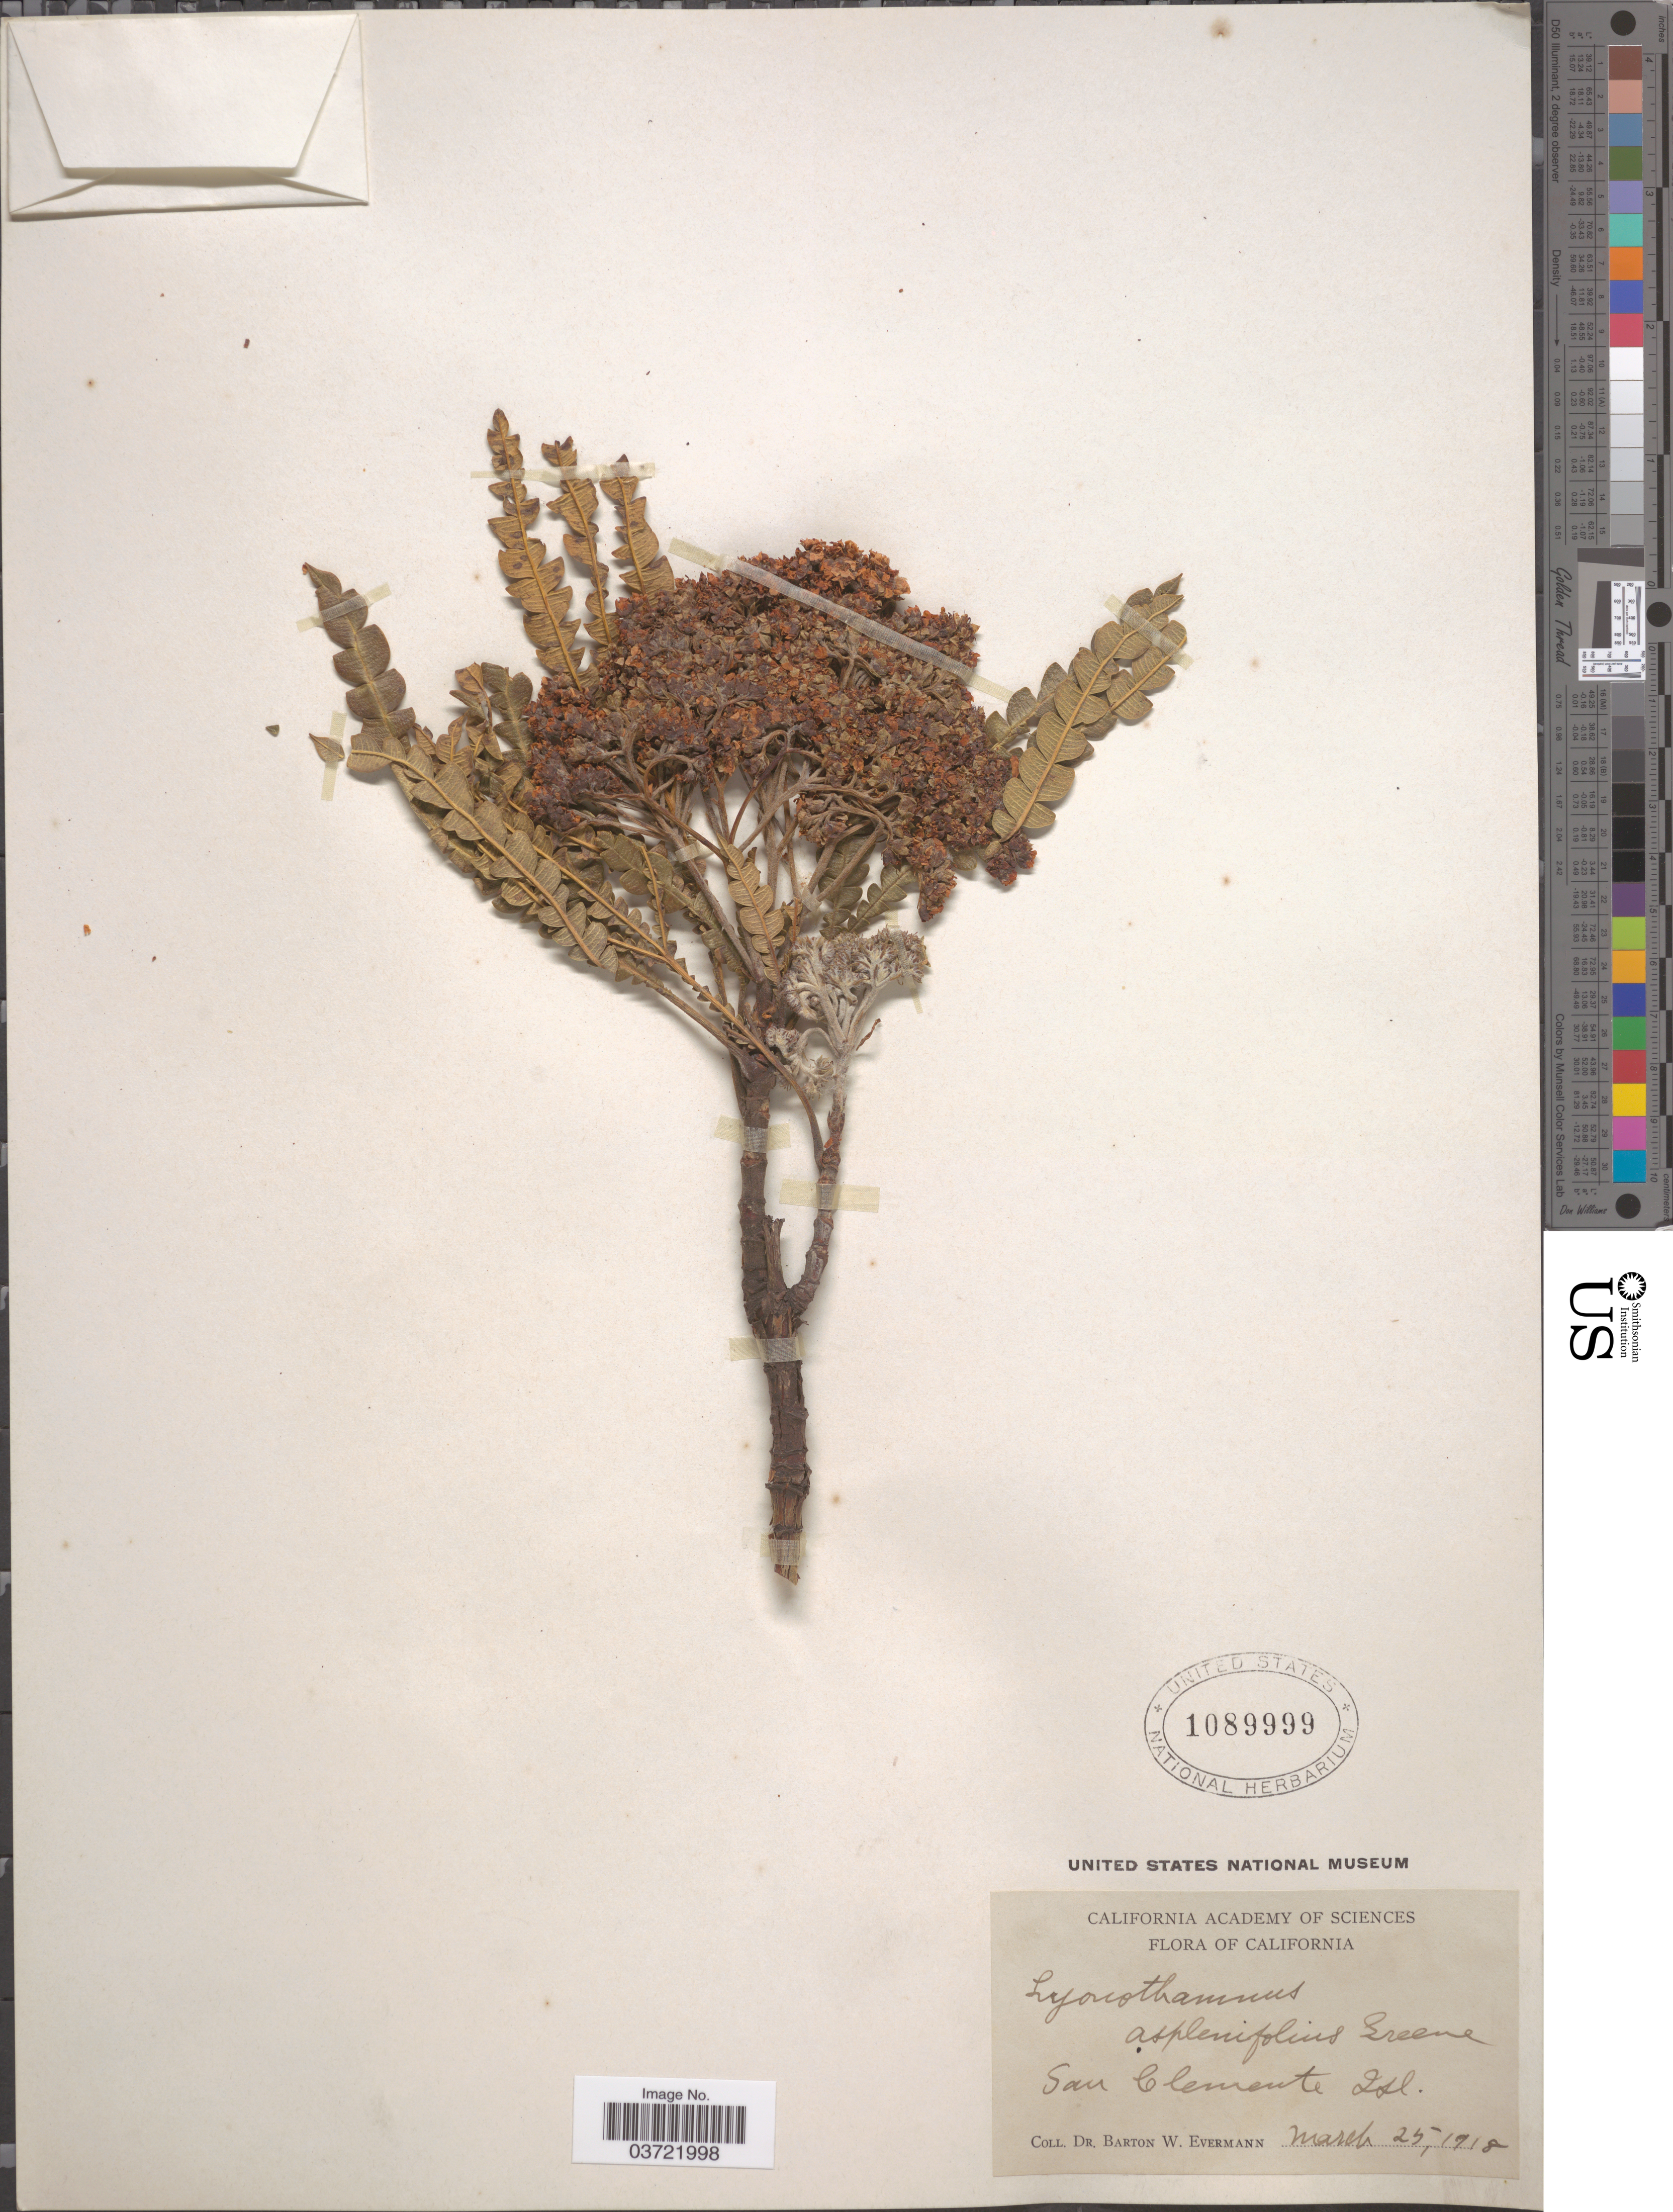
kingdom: Plantae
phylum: Tracheophyta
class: Magnoliopsida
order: Rosales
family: Rosaceae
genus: Lyonothamnus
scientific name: Lyonothamnus floribundus var. aspleniifolius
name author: (Greene) Brandegee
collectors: B. W. Evermann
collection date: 1918-03-25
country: United States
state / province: California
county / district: Orange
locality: San Clemente Isl.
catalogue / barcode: US 1089999